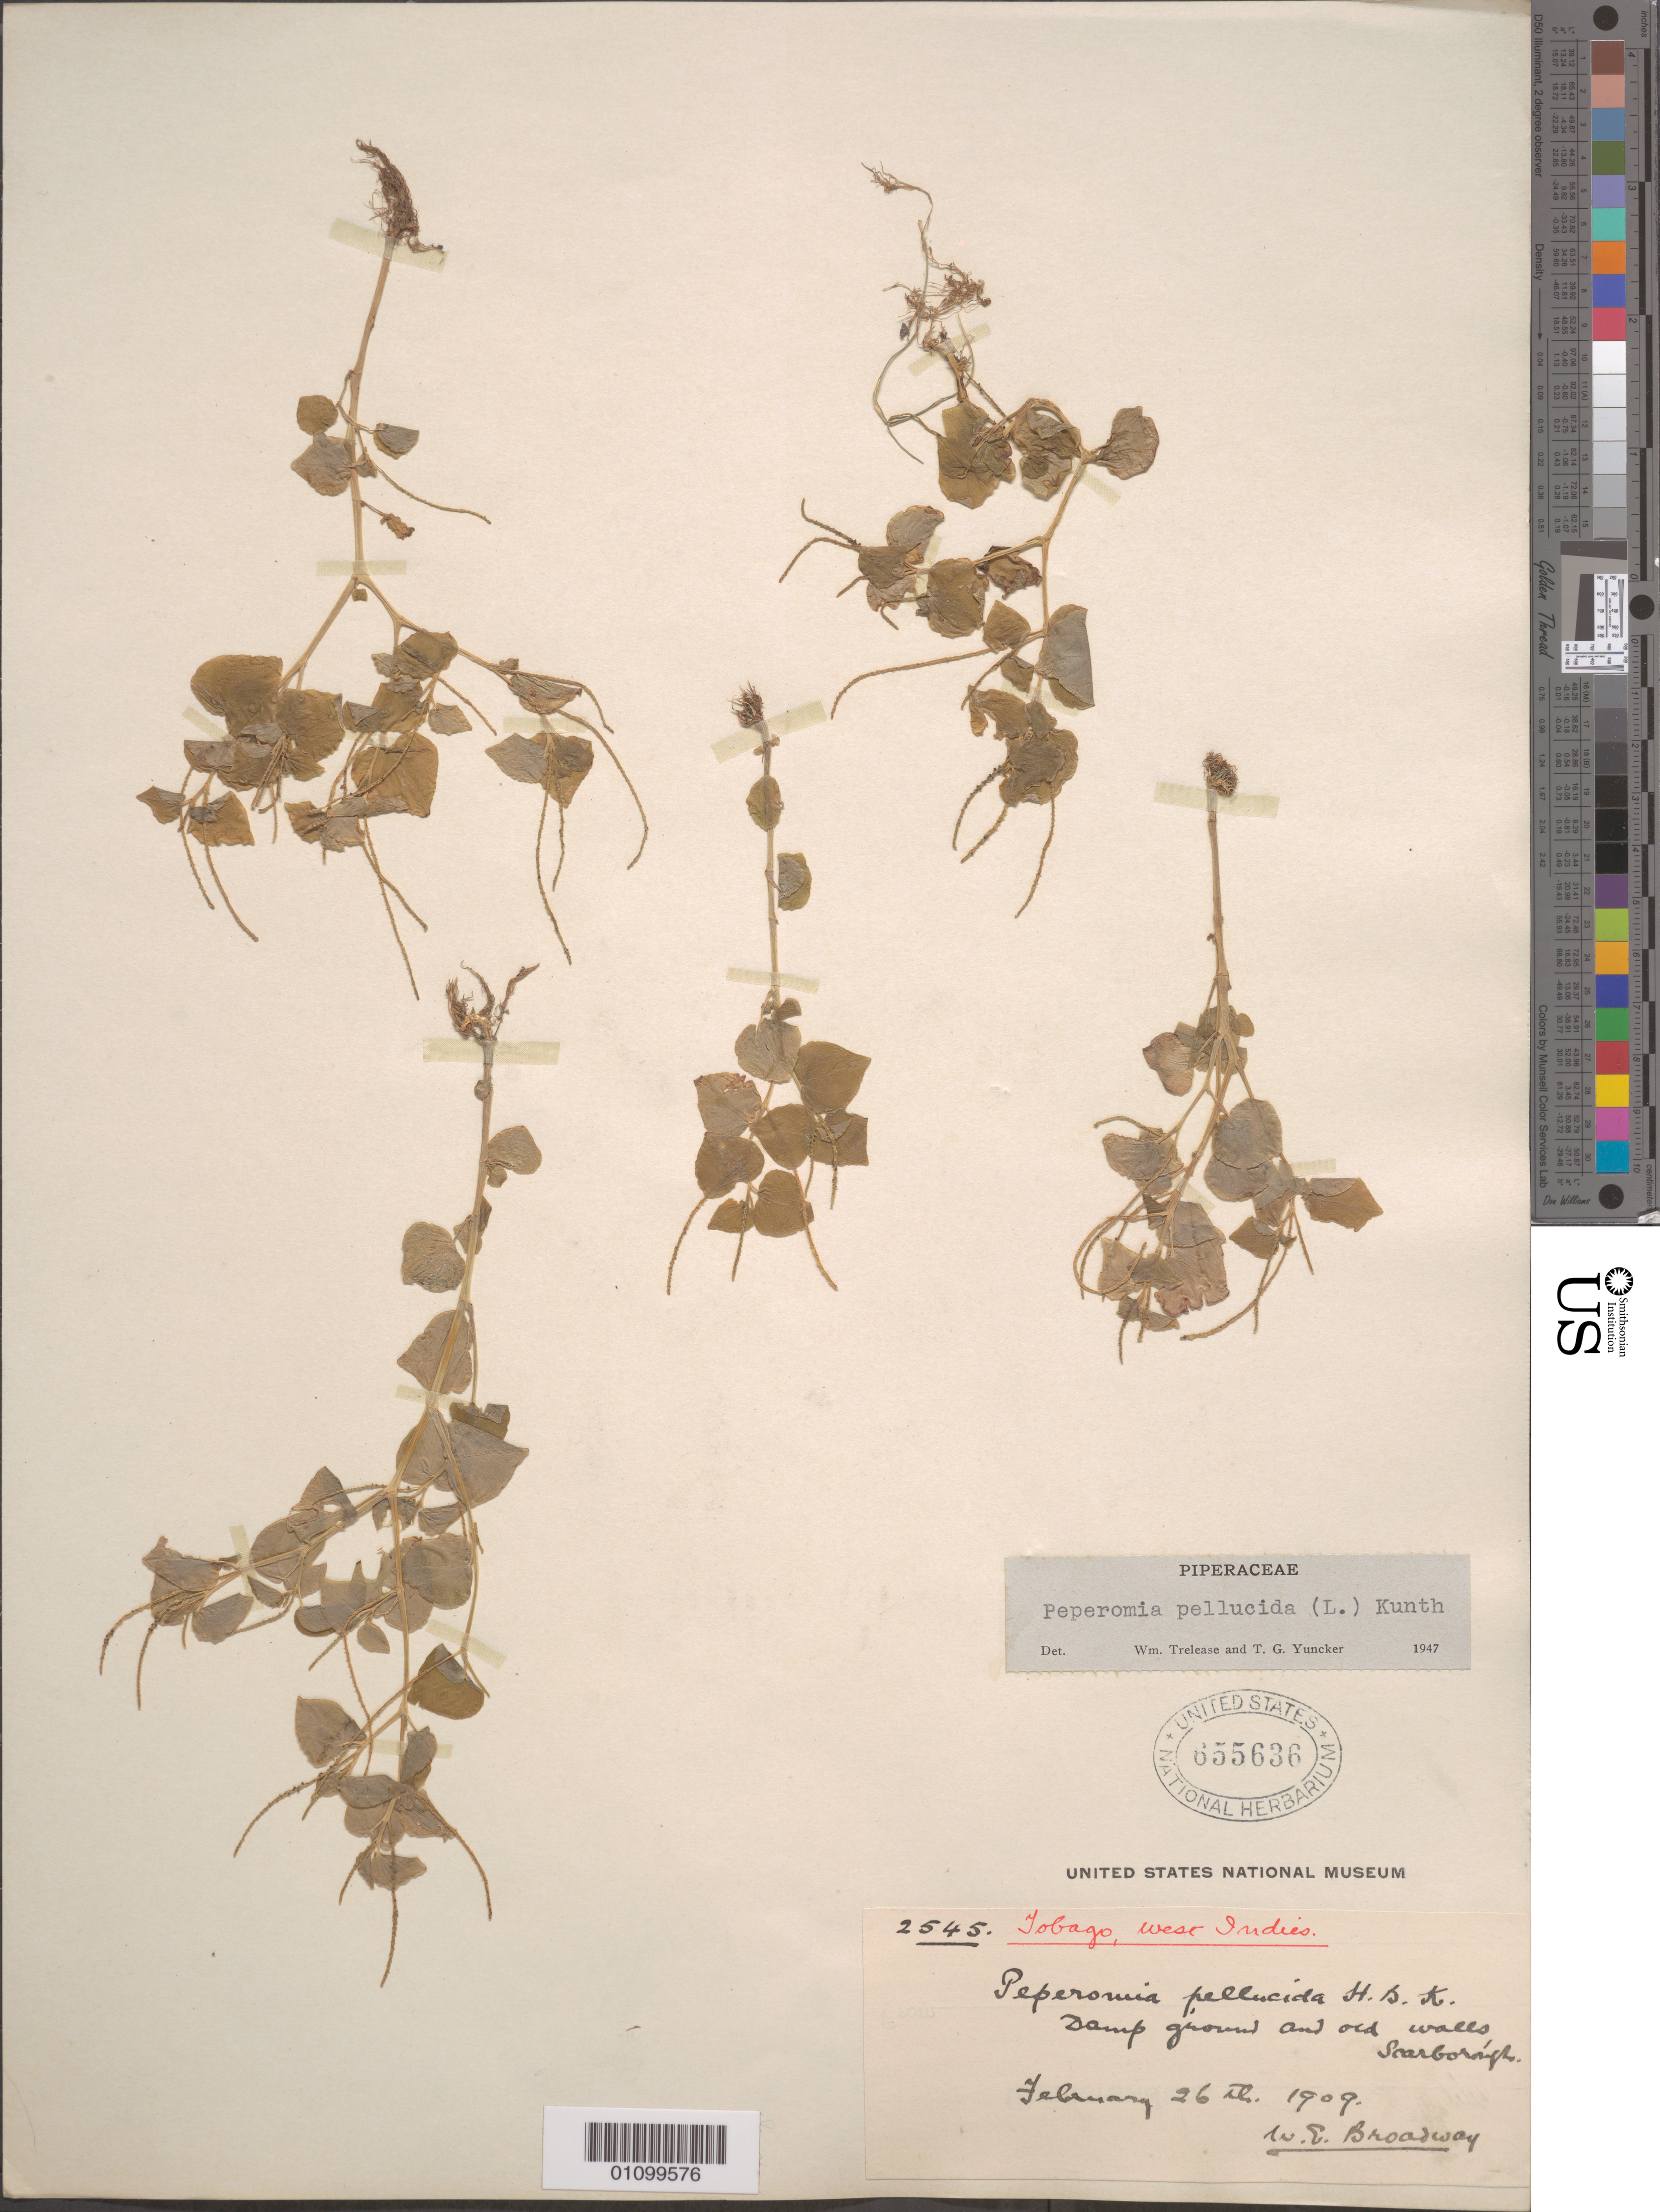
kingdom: Plantae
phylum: Tracheophyta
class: Magnoliopsida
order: Piperales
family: Piperaceae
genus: Peperomia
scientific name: Peperomia pellucida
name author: (L.) Kunth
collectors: W. E. Broadway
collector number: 2545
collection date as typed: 26 Feb 1909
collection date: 1909-02-26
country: Trinidad and Tobago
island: Tobago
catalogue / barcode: US 655636